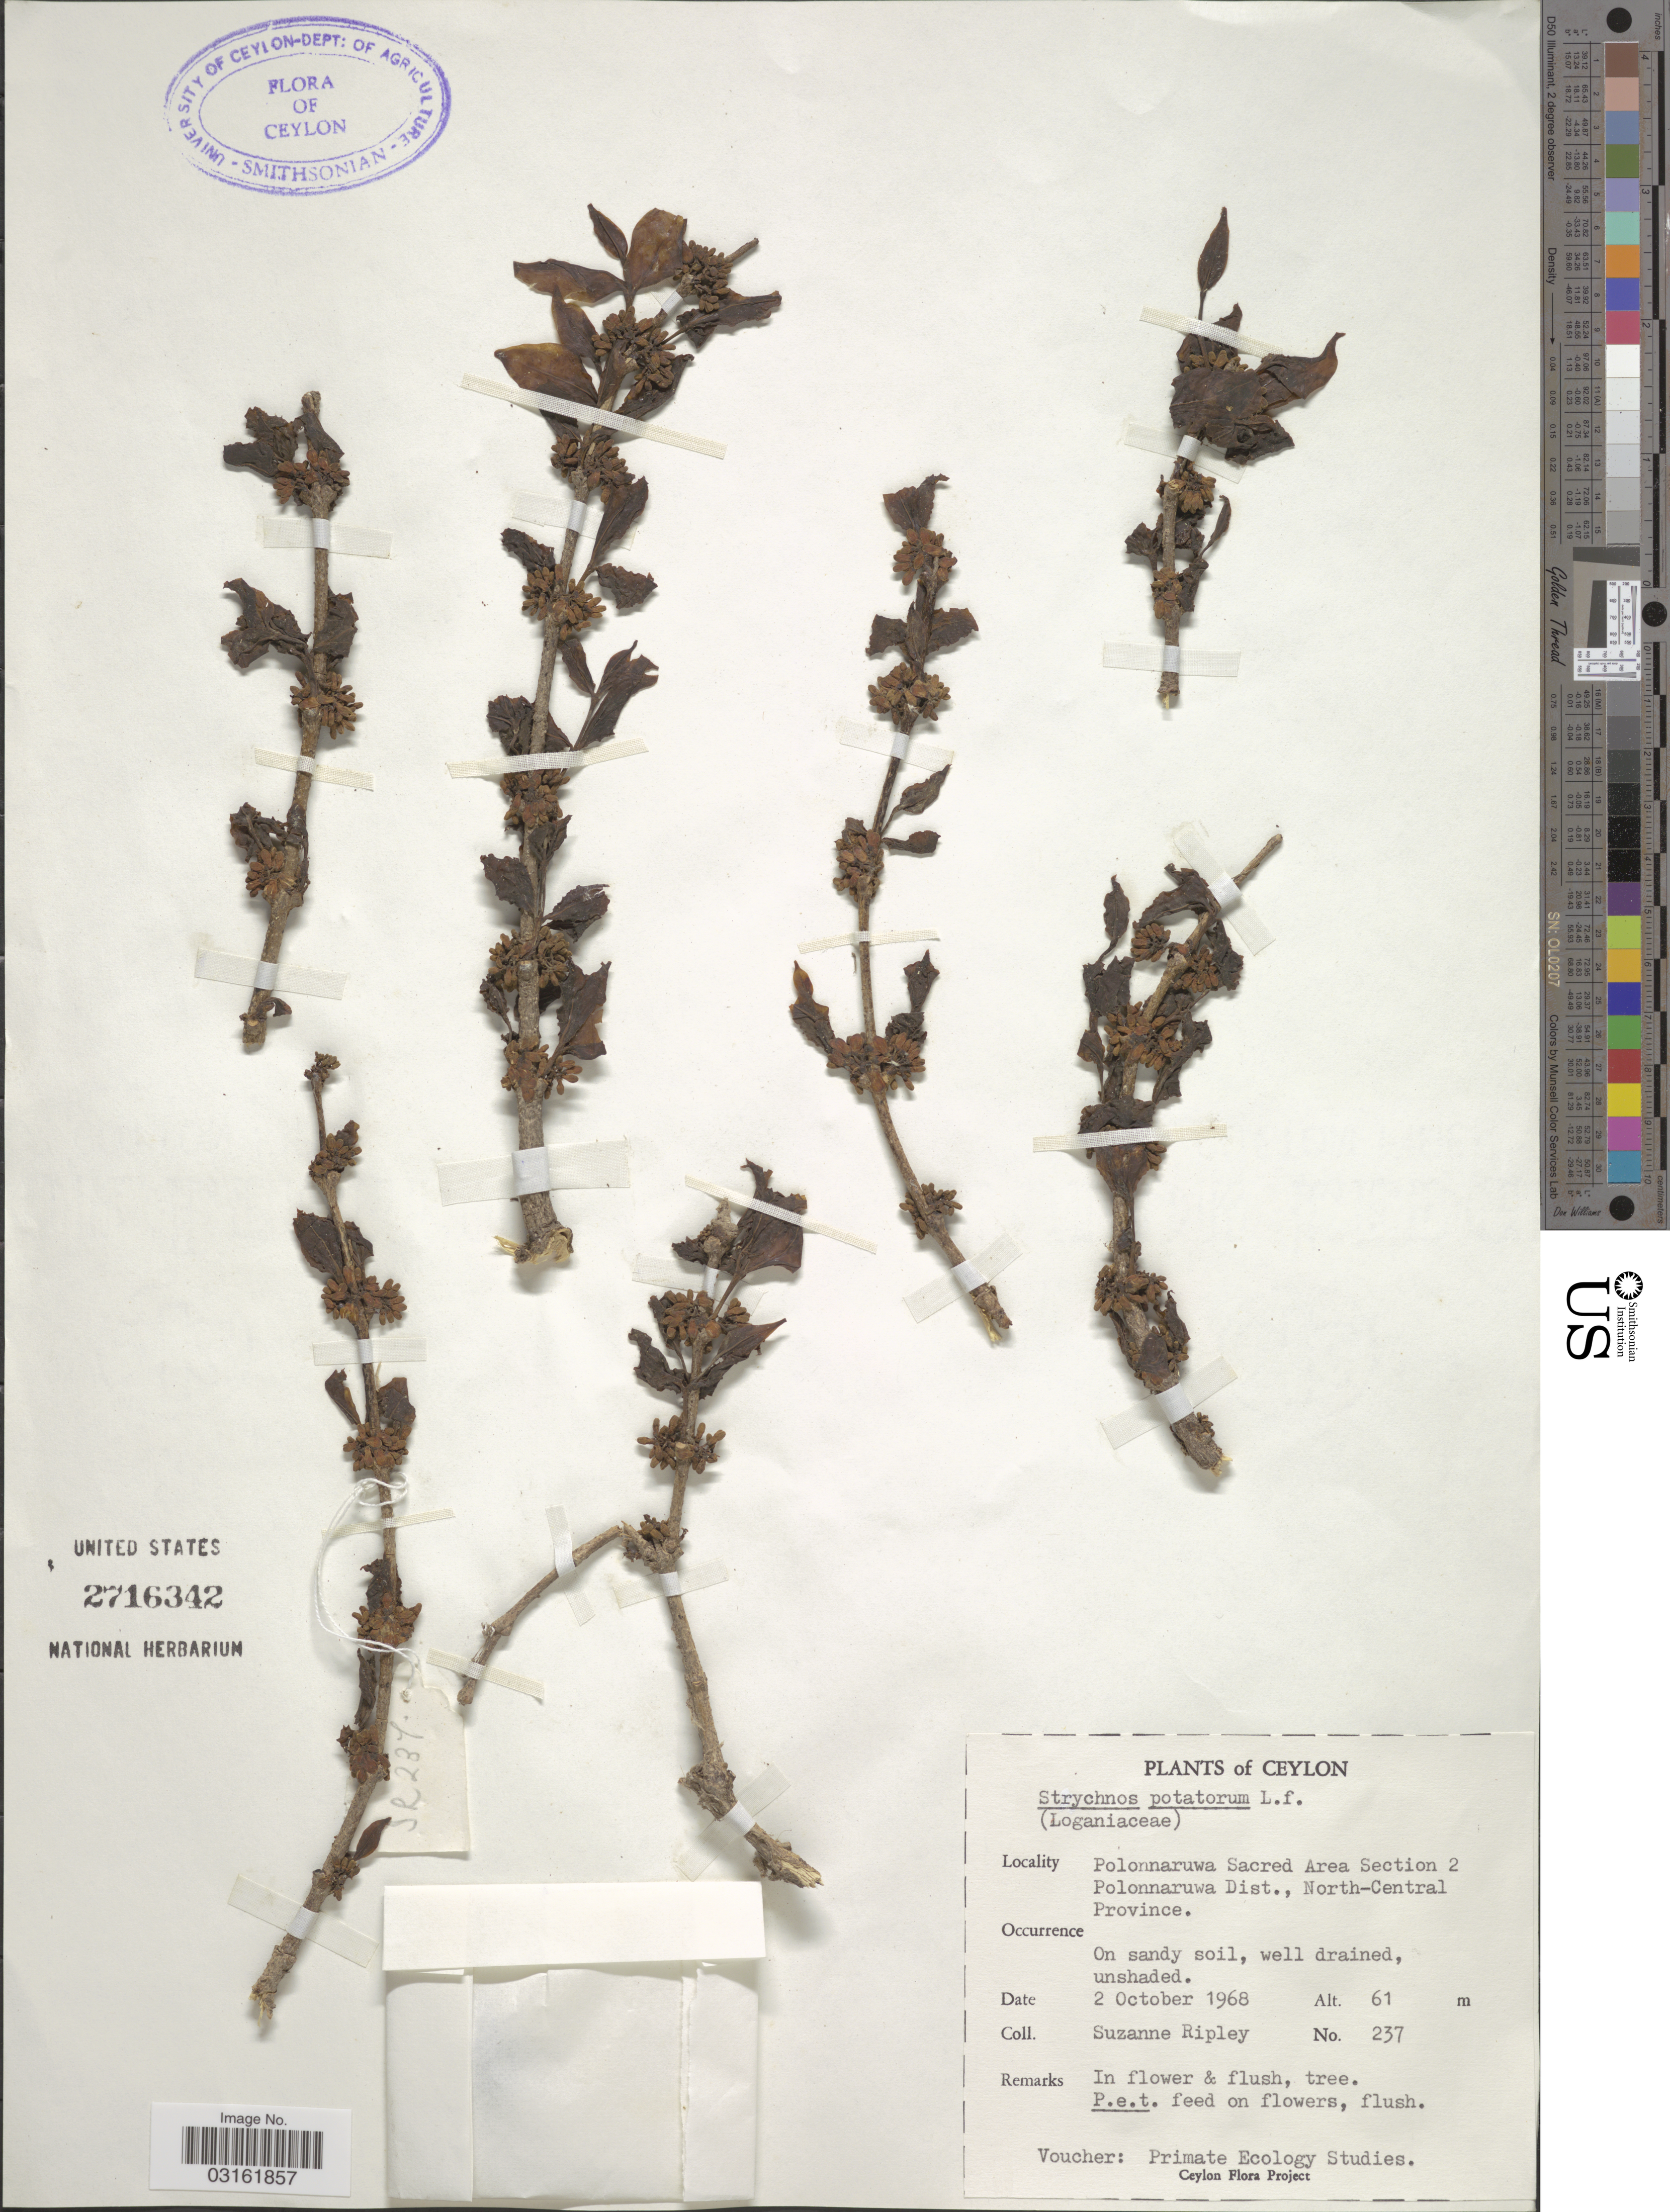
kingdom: Plantae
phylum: Tracheophyta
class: Magnoliopsida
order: Gentianales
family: Loganiaceae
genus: Strychnos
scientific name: Strychnos potatorum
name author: L. f.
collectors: S. Ripley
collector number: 237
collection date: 1968-10-02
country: Sri Lanka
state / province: North Central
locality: Ceylon. Polonnaruwa Sacred Area Section 2 Polonnaruwa Dist., North-Central Province.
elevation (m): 61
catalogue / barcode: US 2716342